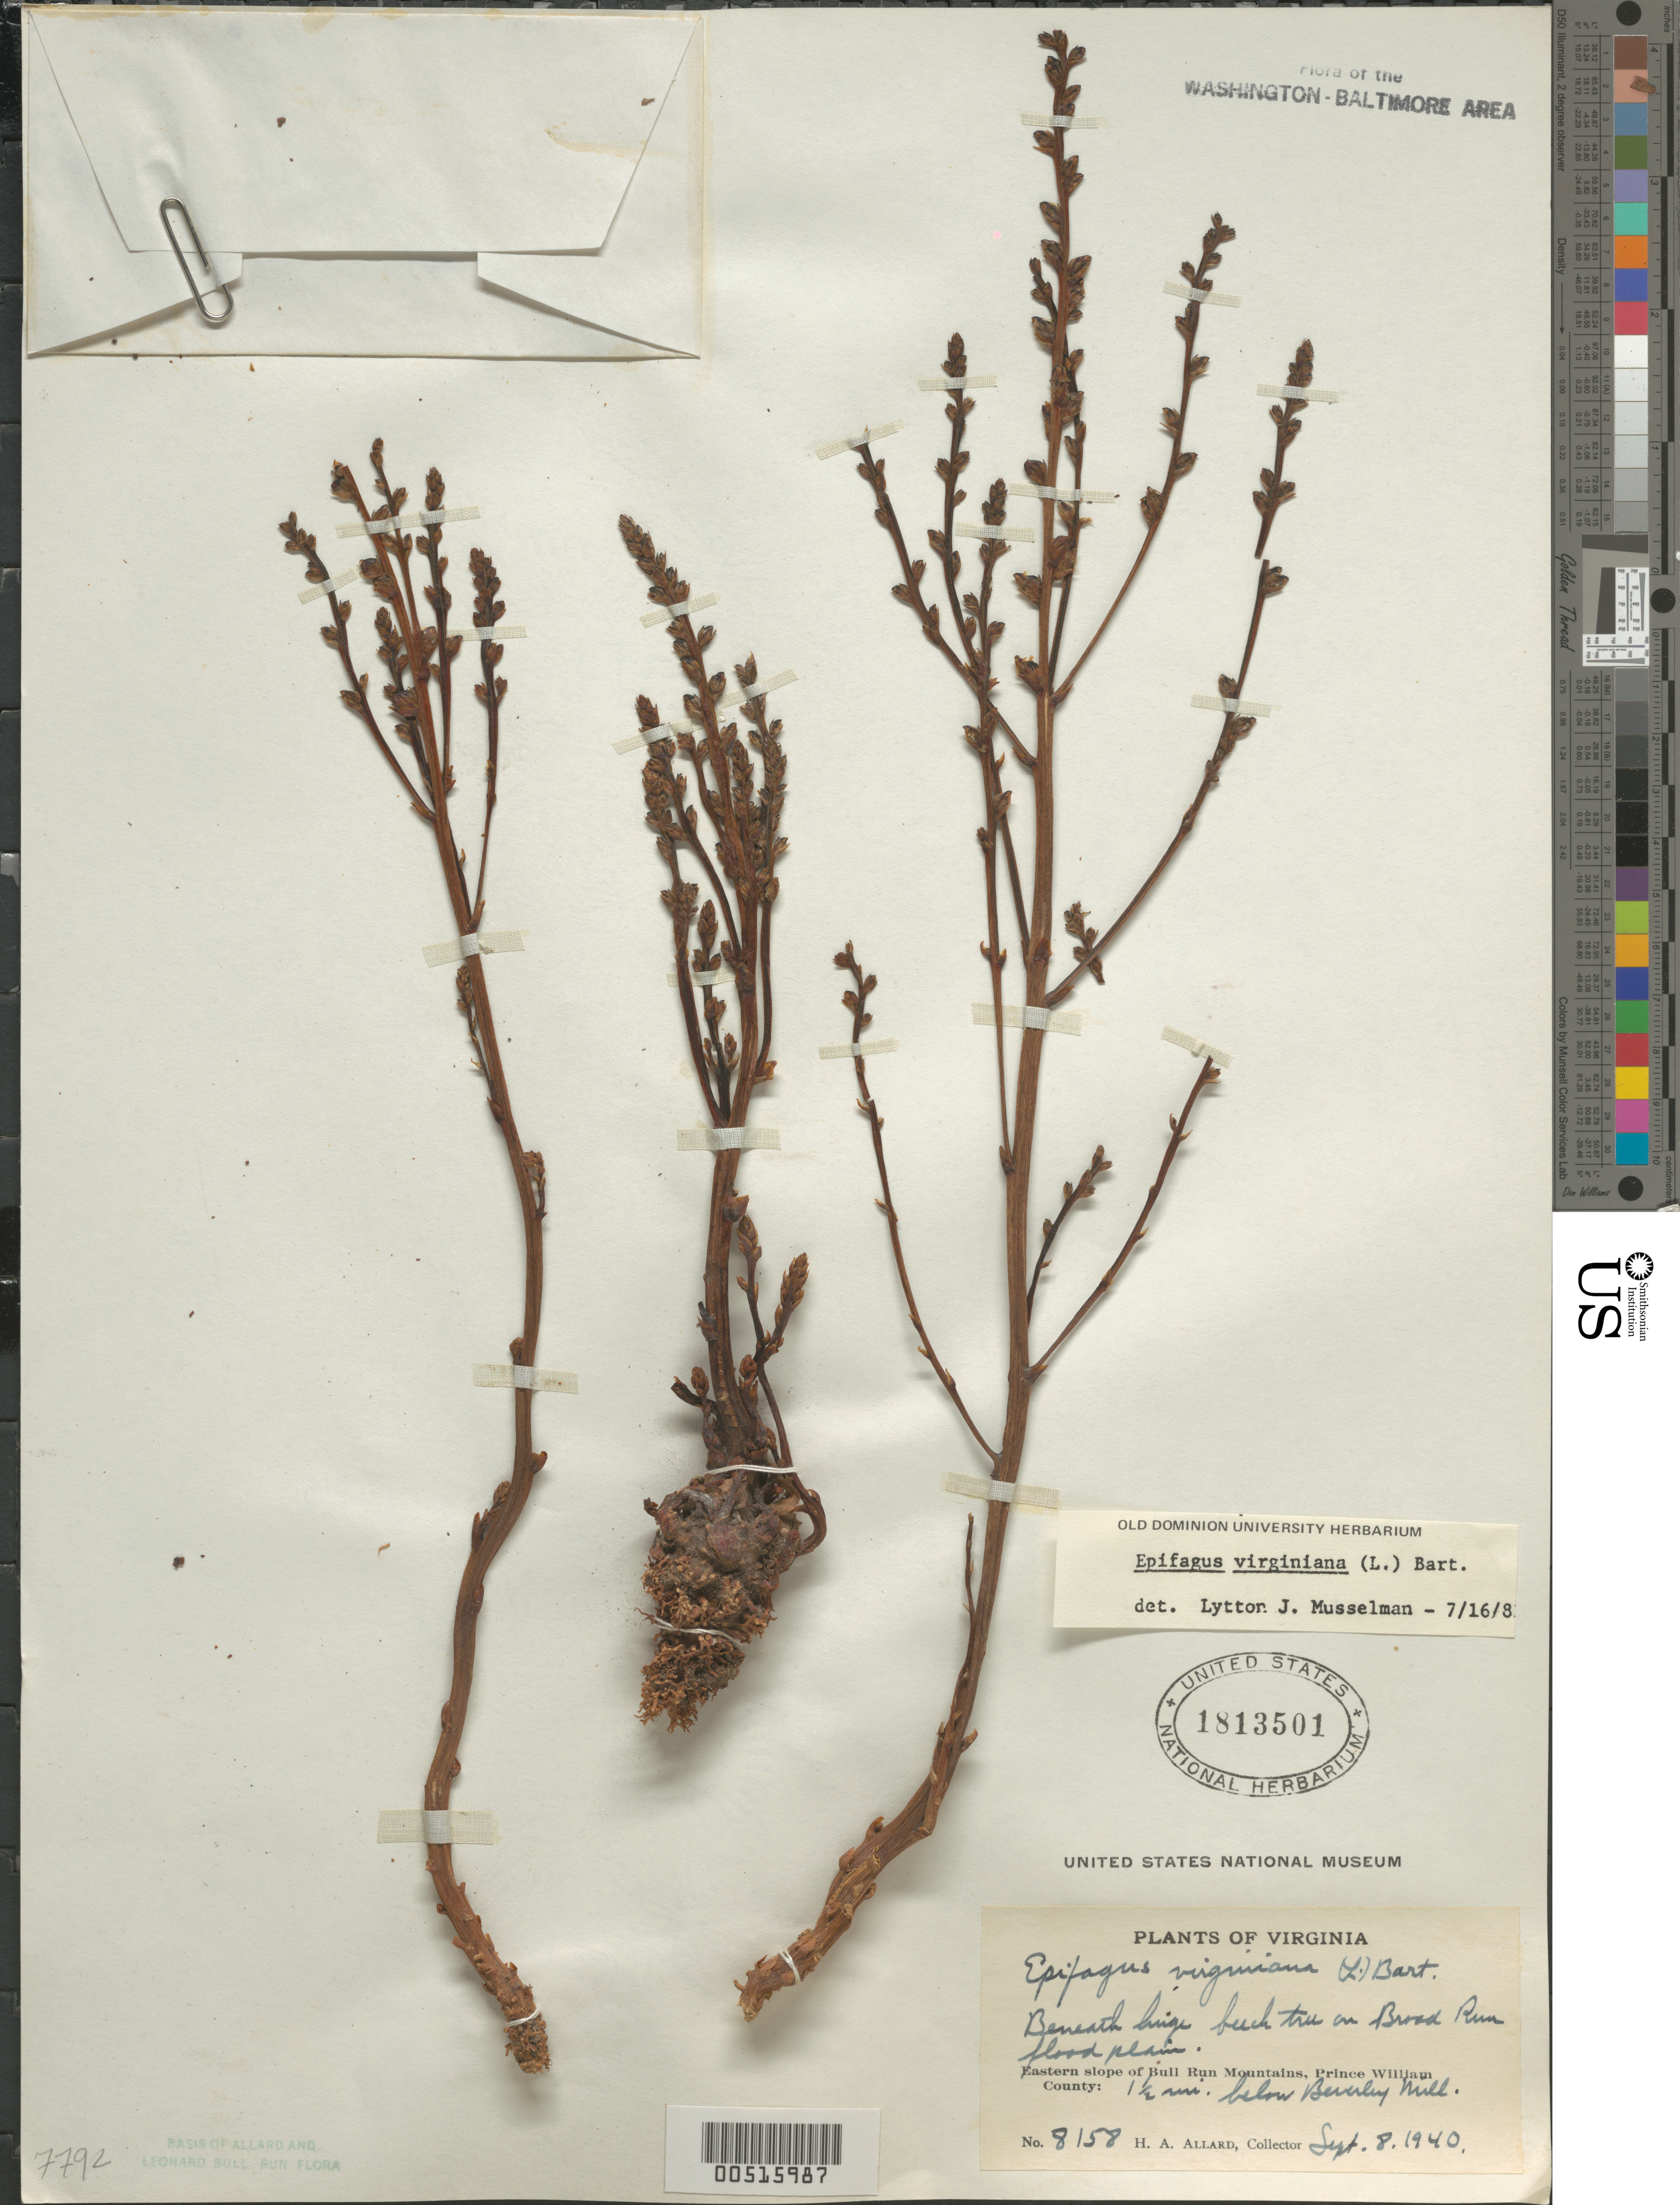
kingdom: Plantae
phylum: Tracheophyta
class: Magnoliopsida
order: Lamiales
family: Orobanchaceae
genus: Epifagus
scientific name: Epifagus virginiana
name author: (L.) W.P.C. Barton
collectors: H. A. Allard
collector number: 8158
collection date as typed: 08 Sep 1940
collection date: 1940-09-08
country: United States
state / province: Virginia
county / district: Prince William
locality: Bull Run Mts., E slope, 1.5 mi. below Beverley Mill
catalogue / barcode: US 1813501